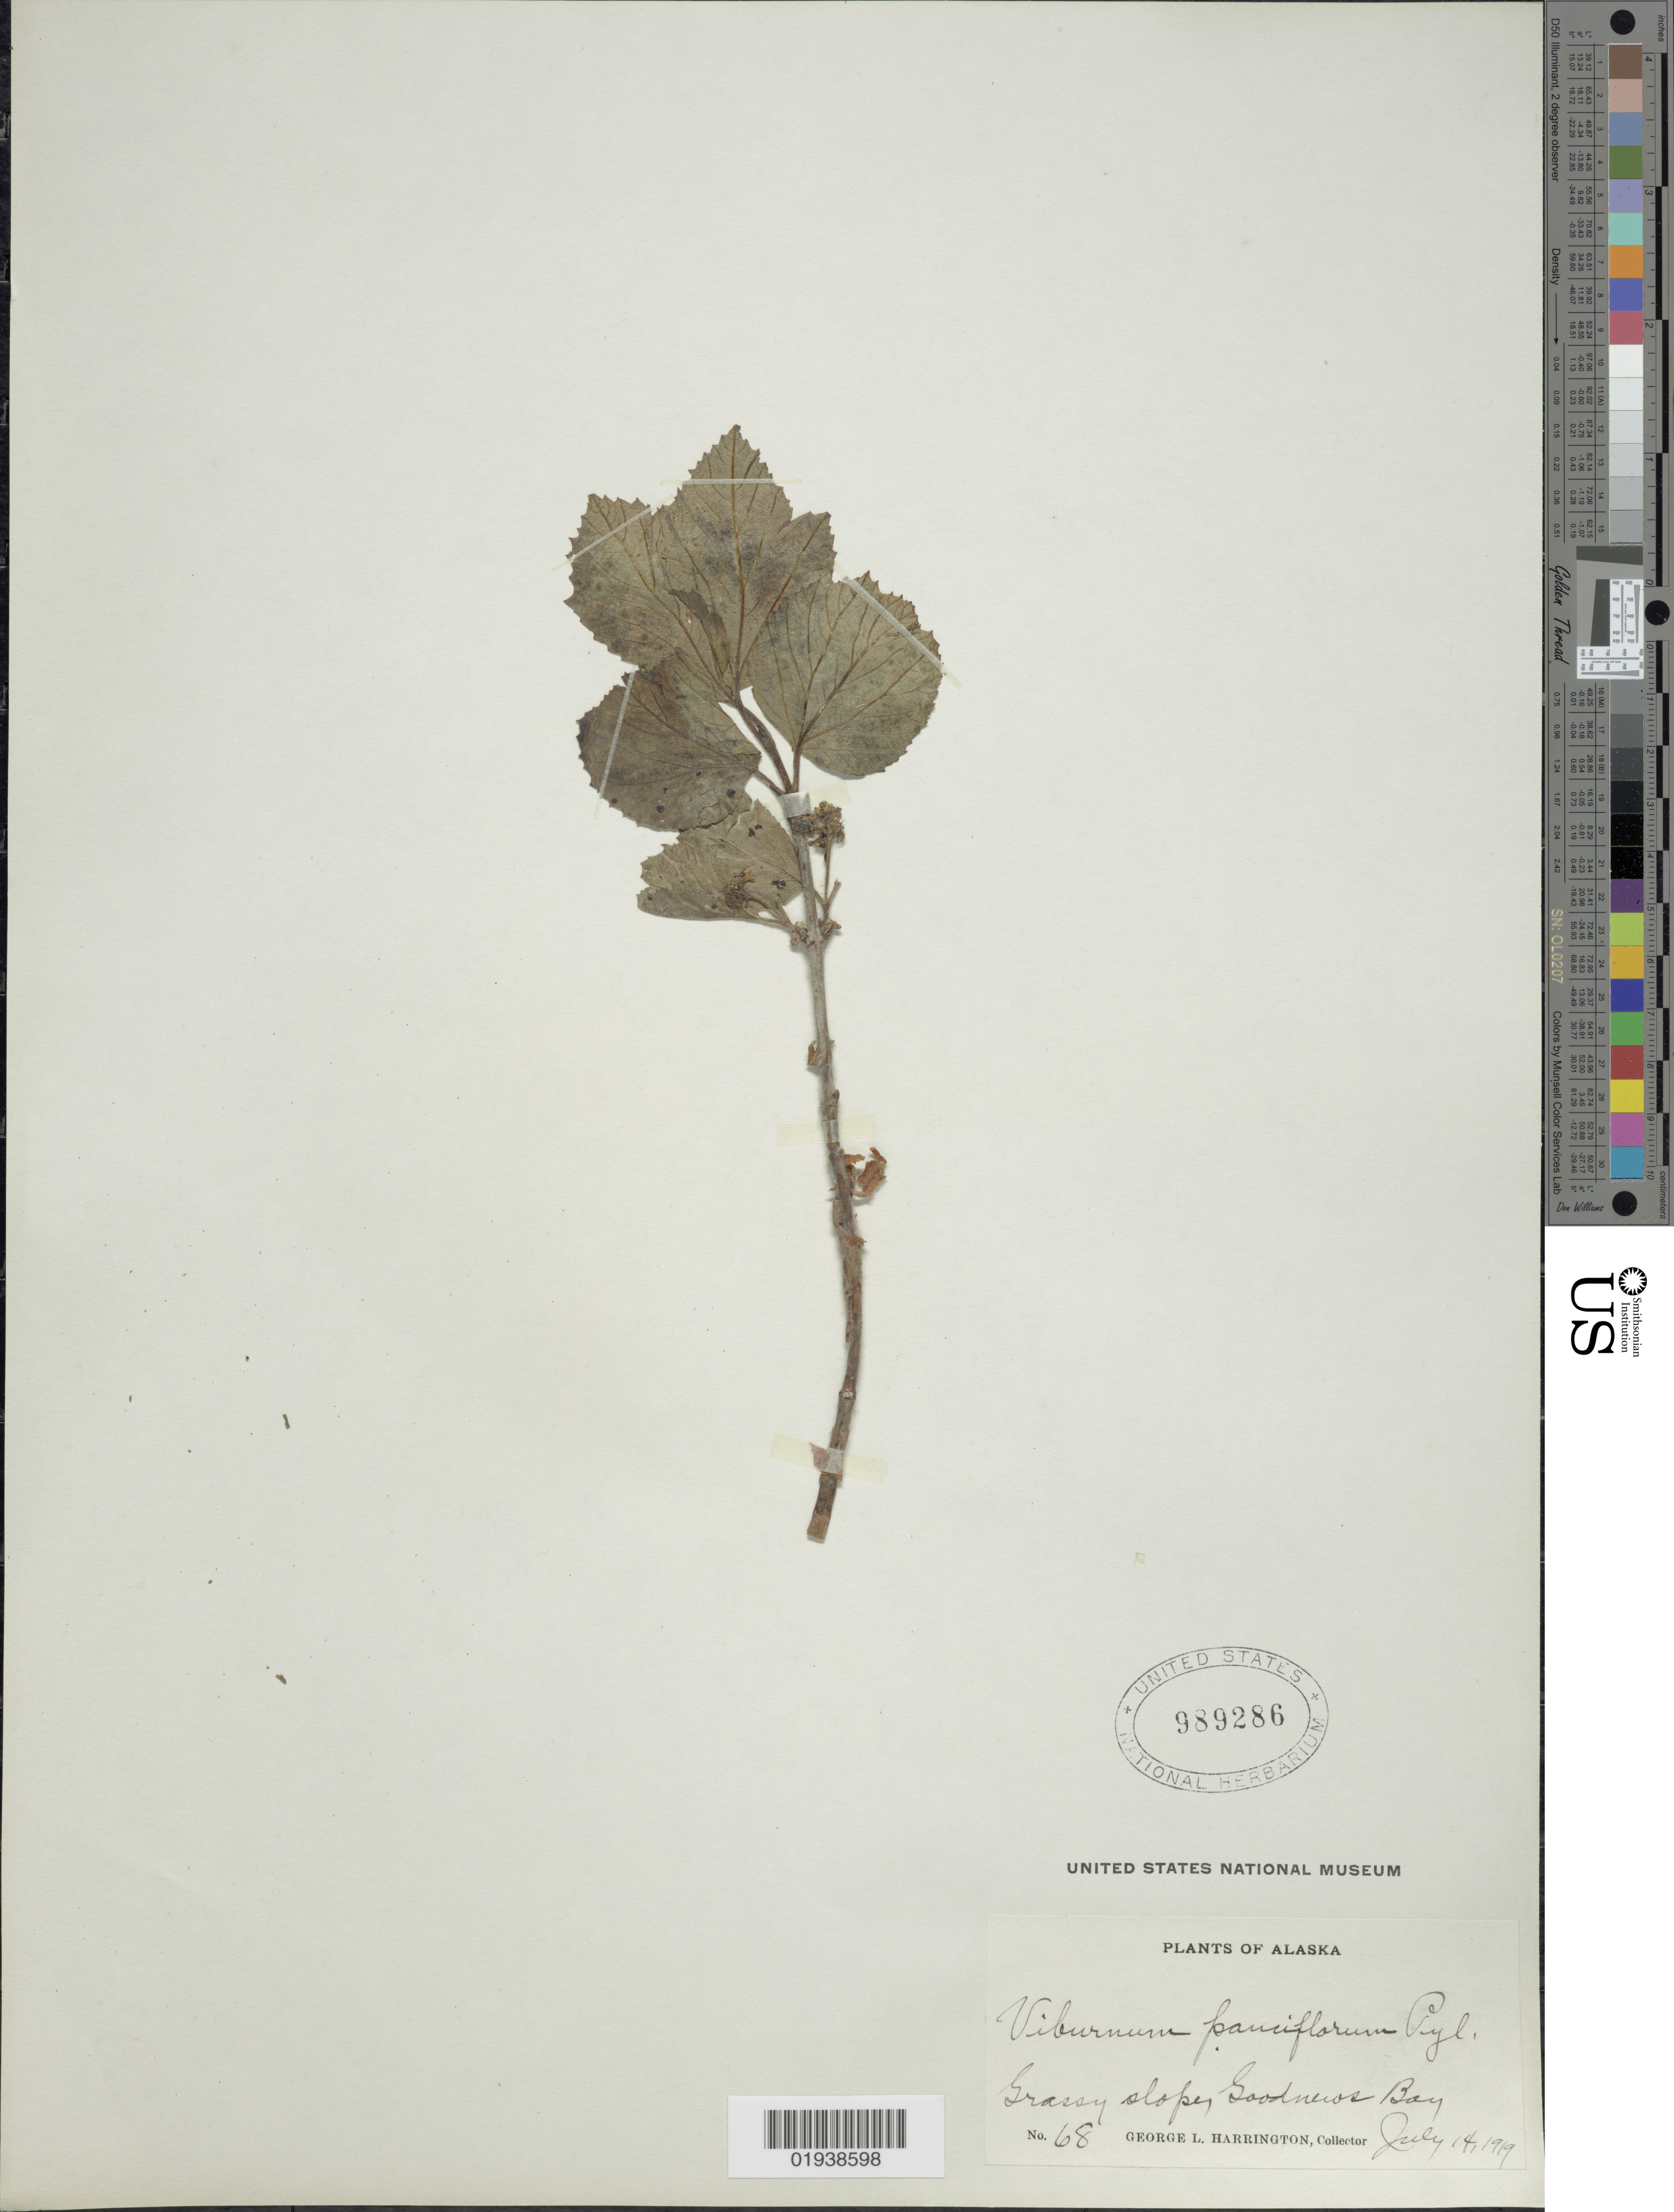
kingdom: Plantae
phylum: Tracheophyta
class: Magnoliopsida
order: Dipsacales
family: Viburnaceae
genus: Viburnum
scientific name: Viburnum edule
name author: (Michx.) Raf.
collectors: G. Harrington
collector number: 68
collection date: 1919-07-14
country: United States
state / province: Alaska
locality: Grassy slopes, Goodnews Bay.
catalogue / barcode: US 989286